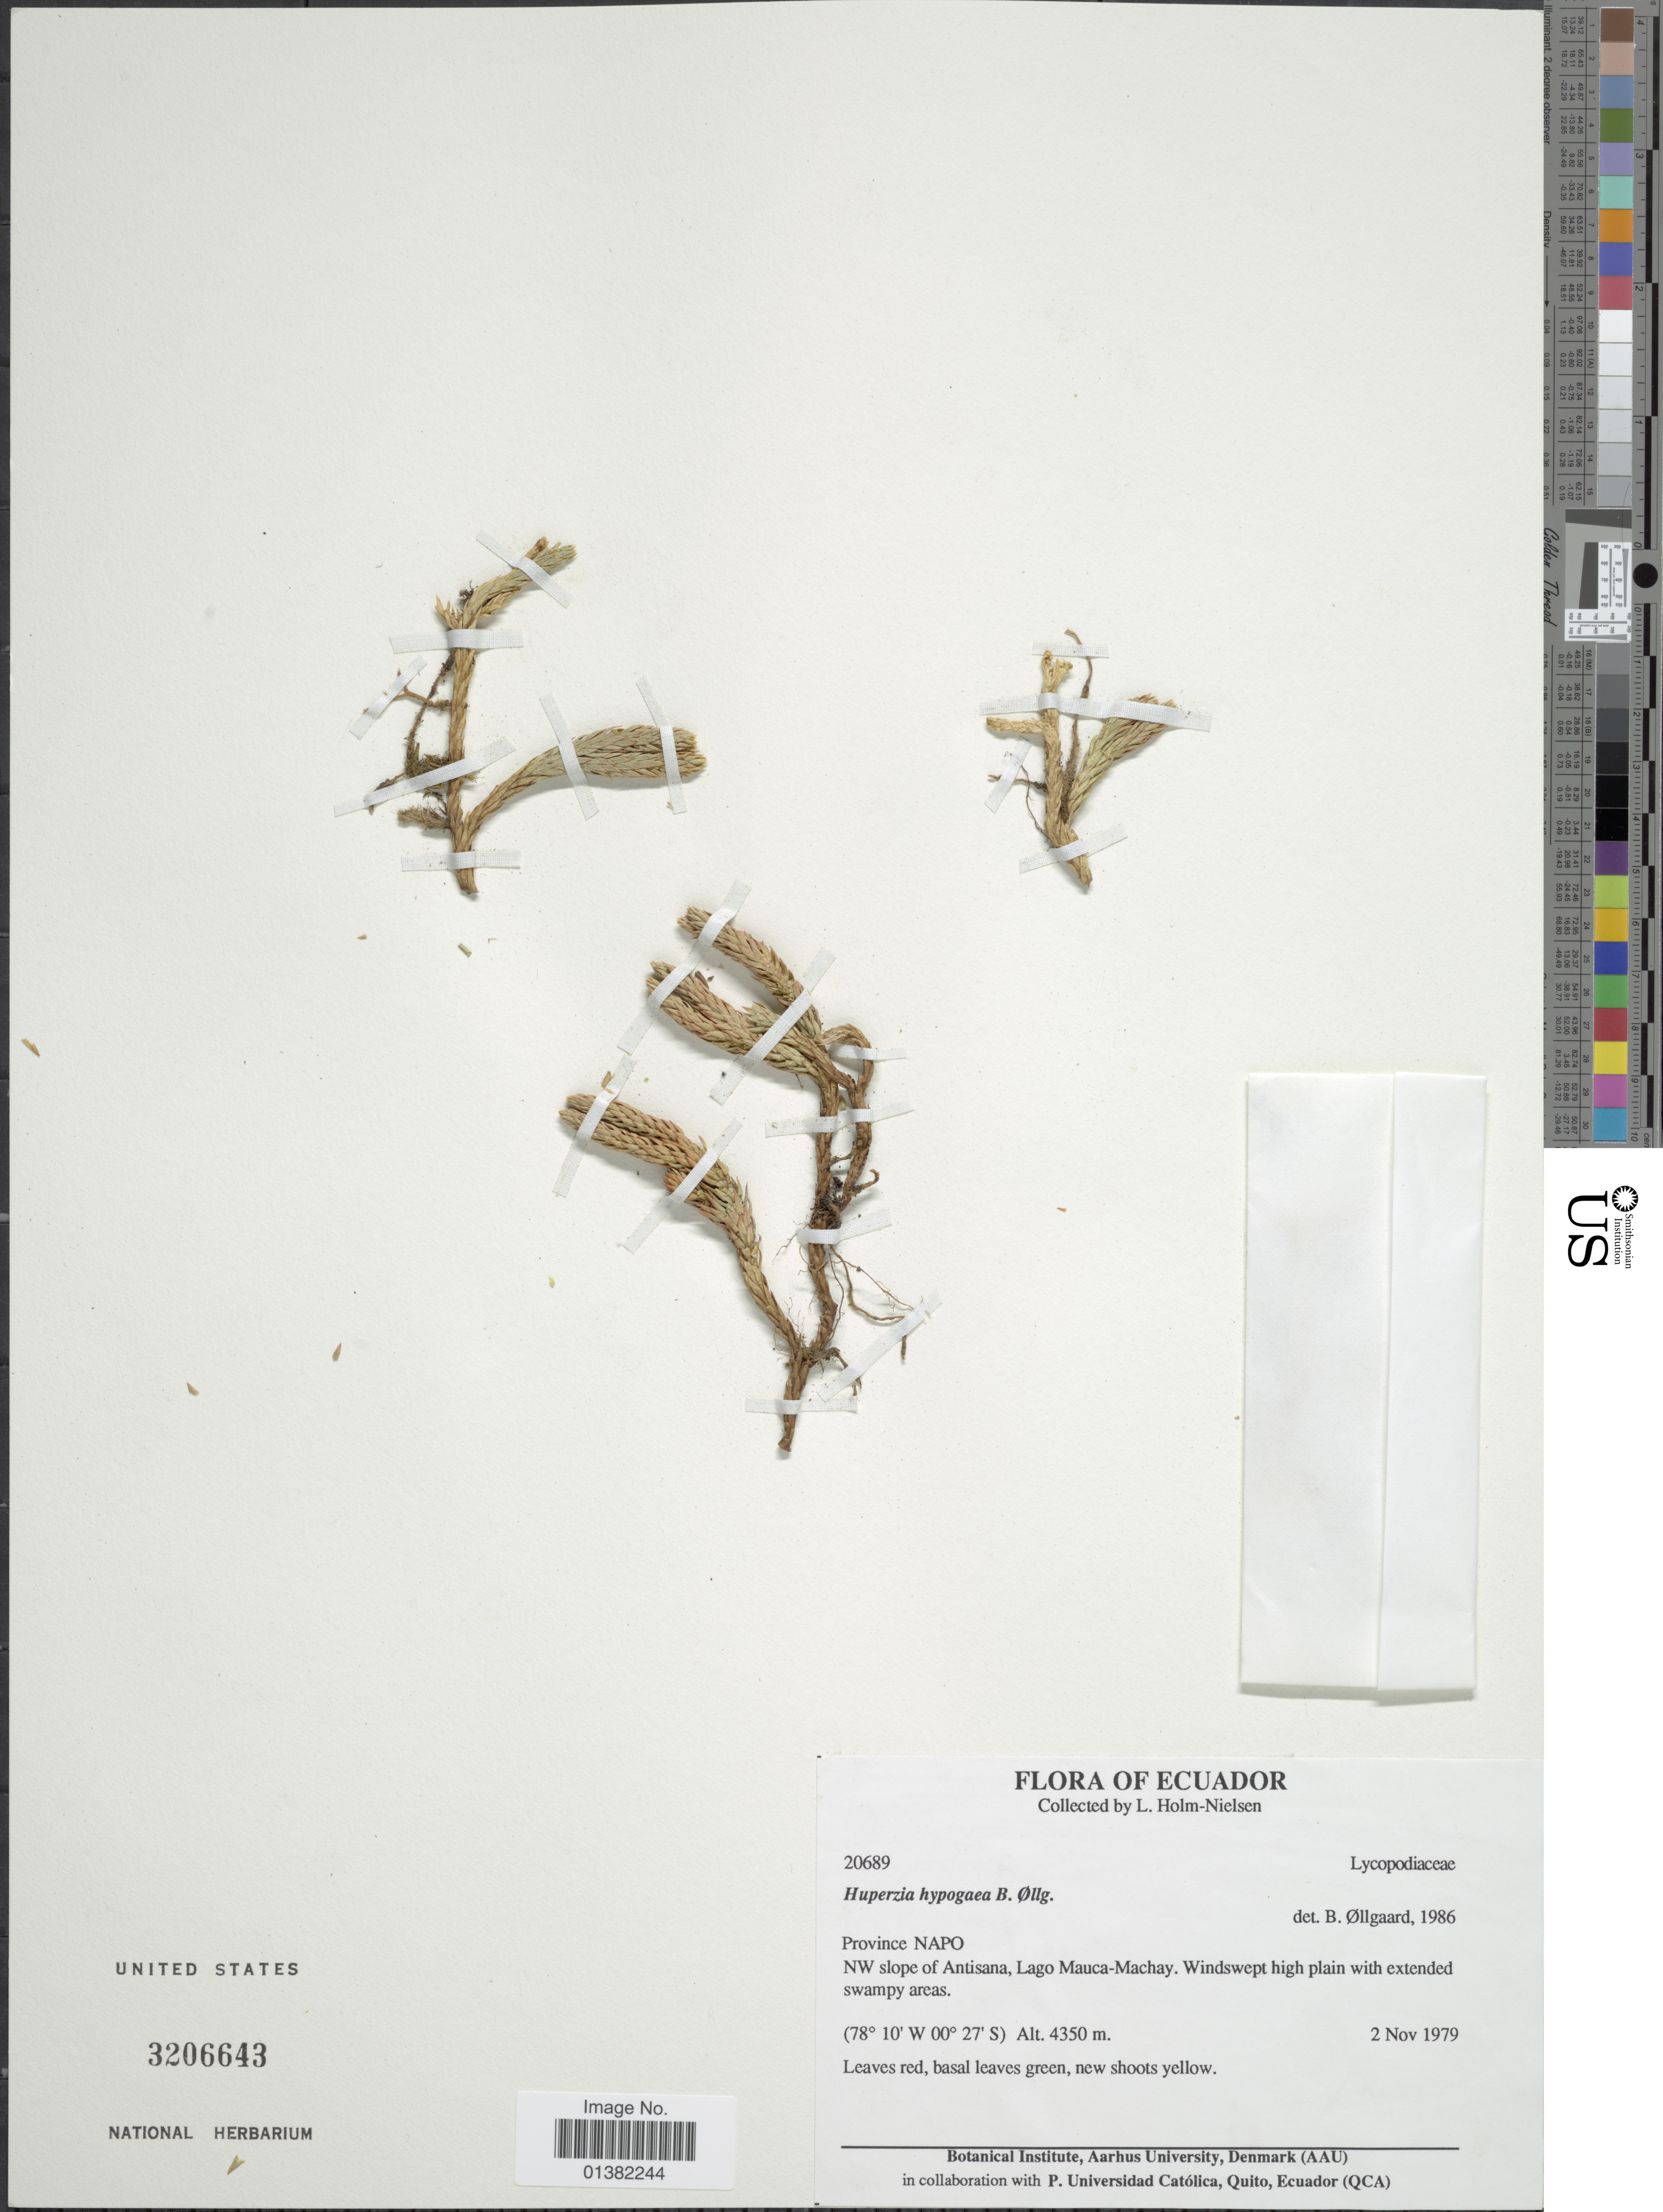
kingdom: Plantae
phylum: Tracheophyta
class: Lycopodiopsida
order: Lycopodiales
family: Lycopodiaceae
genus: Phlegmariurus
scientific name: Phlegmariurus hypogaeus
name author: (B. Øllg.) B. Øllg.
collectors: L. B. Holm-Nielsen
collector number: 20689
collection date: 1979-11-02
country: Ecuador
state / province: Napo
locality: NW slope of Antisana, Lago Mauca-Machay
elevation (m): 4350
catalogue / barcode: US 3206643